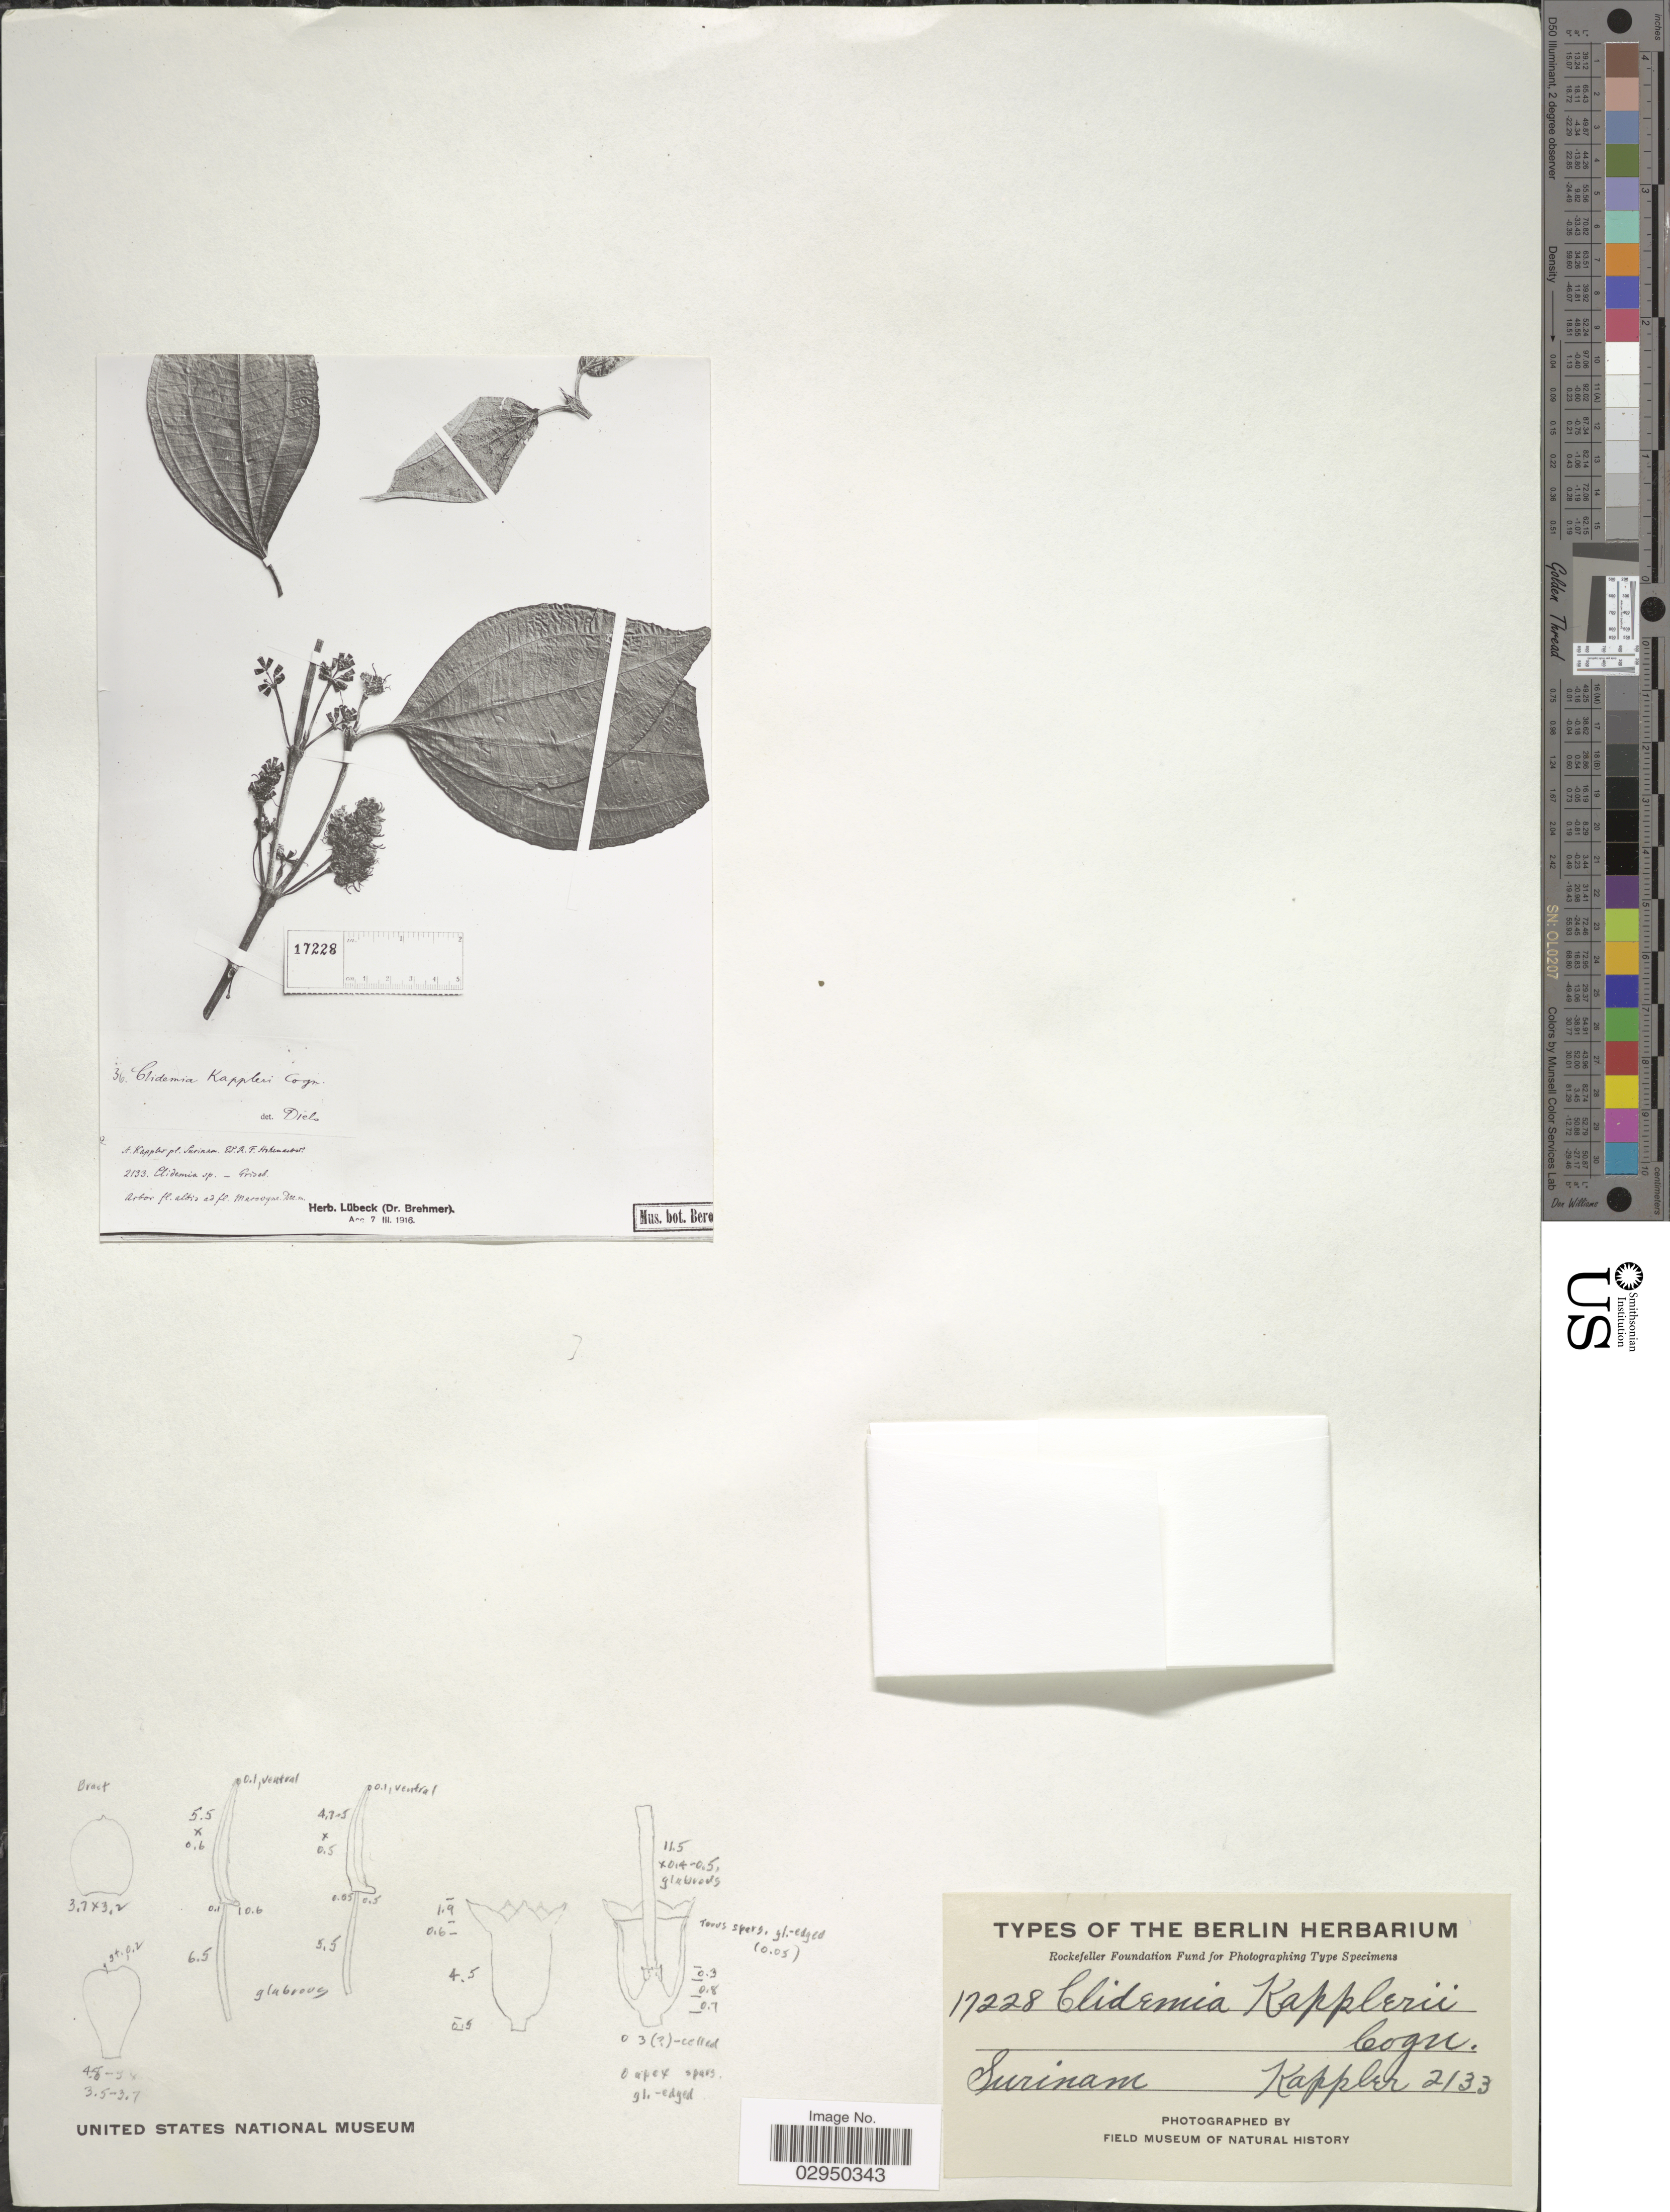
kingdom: Plantae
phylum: Tracheophyta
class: Magnoliopsida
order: Myrtales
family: Melastomataceae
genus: Clidemia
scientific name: Clidemia kappleri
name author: Cogn.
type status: Type Collection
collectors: A. Kappler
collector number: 2133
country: Suriname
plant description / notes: Photograph of type specimen at Berlin, mounted with fragmentary material of type specimen ex herb. Paris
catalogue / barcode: US 102984